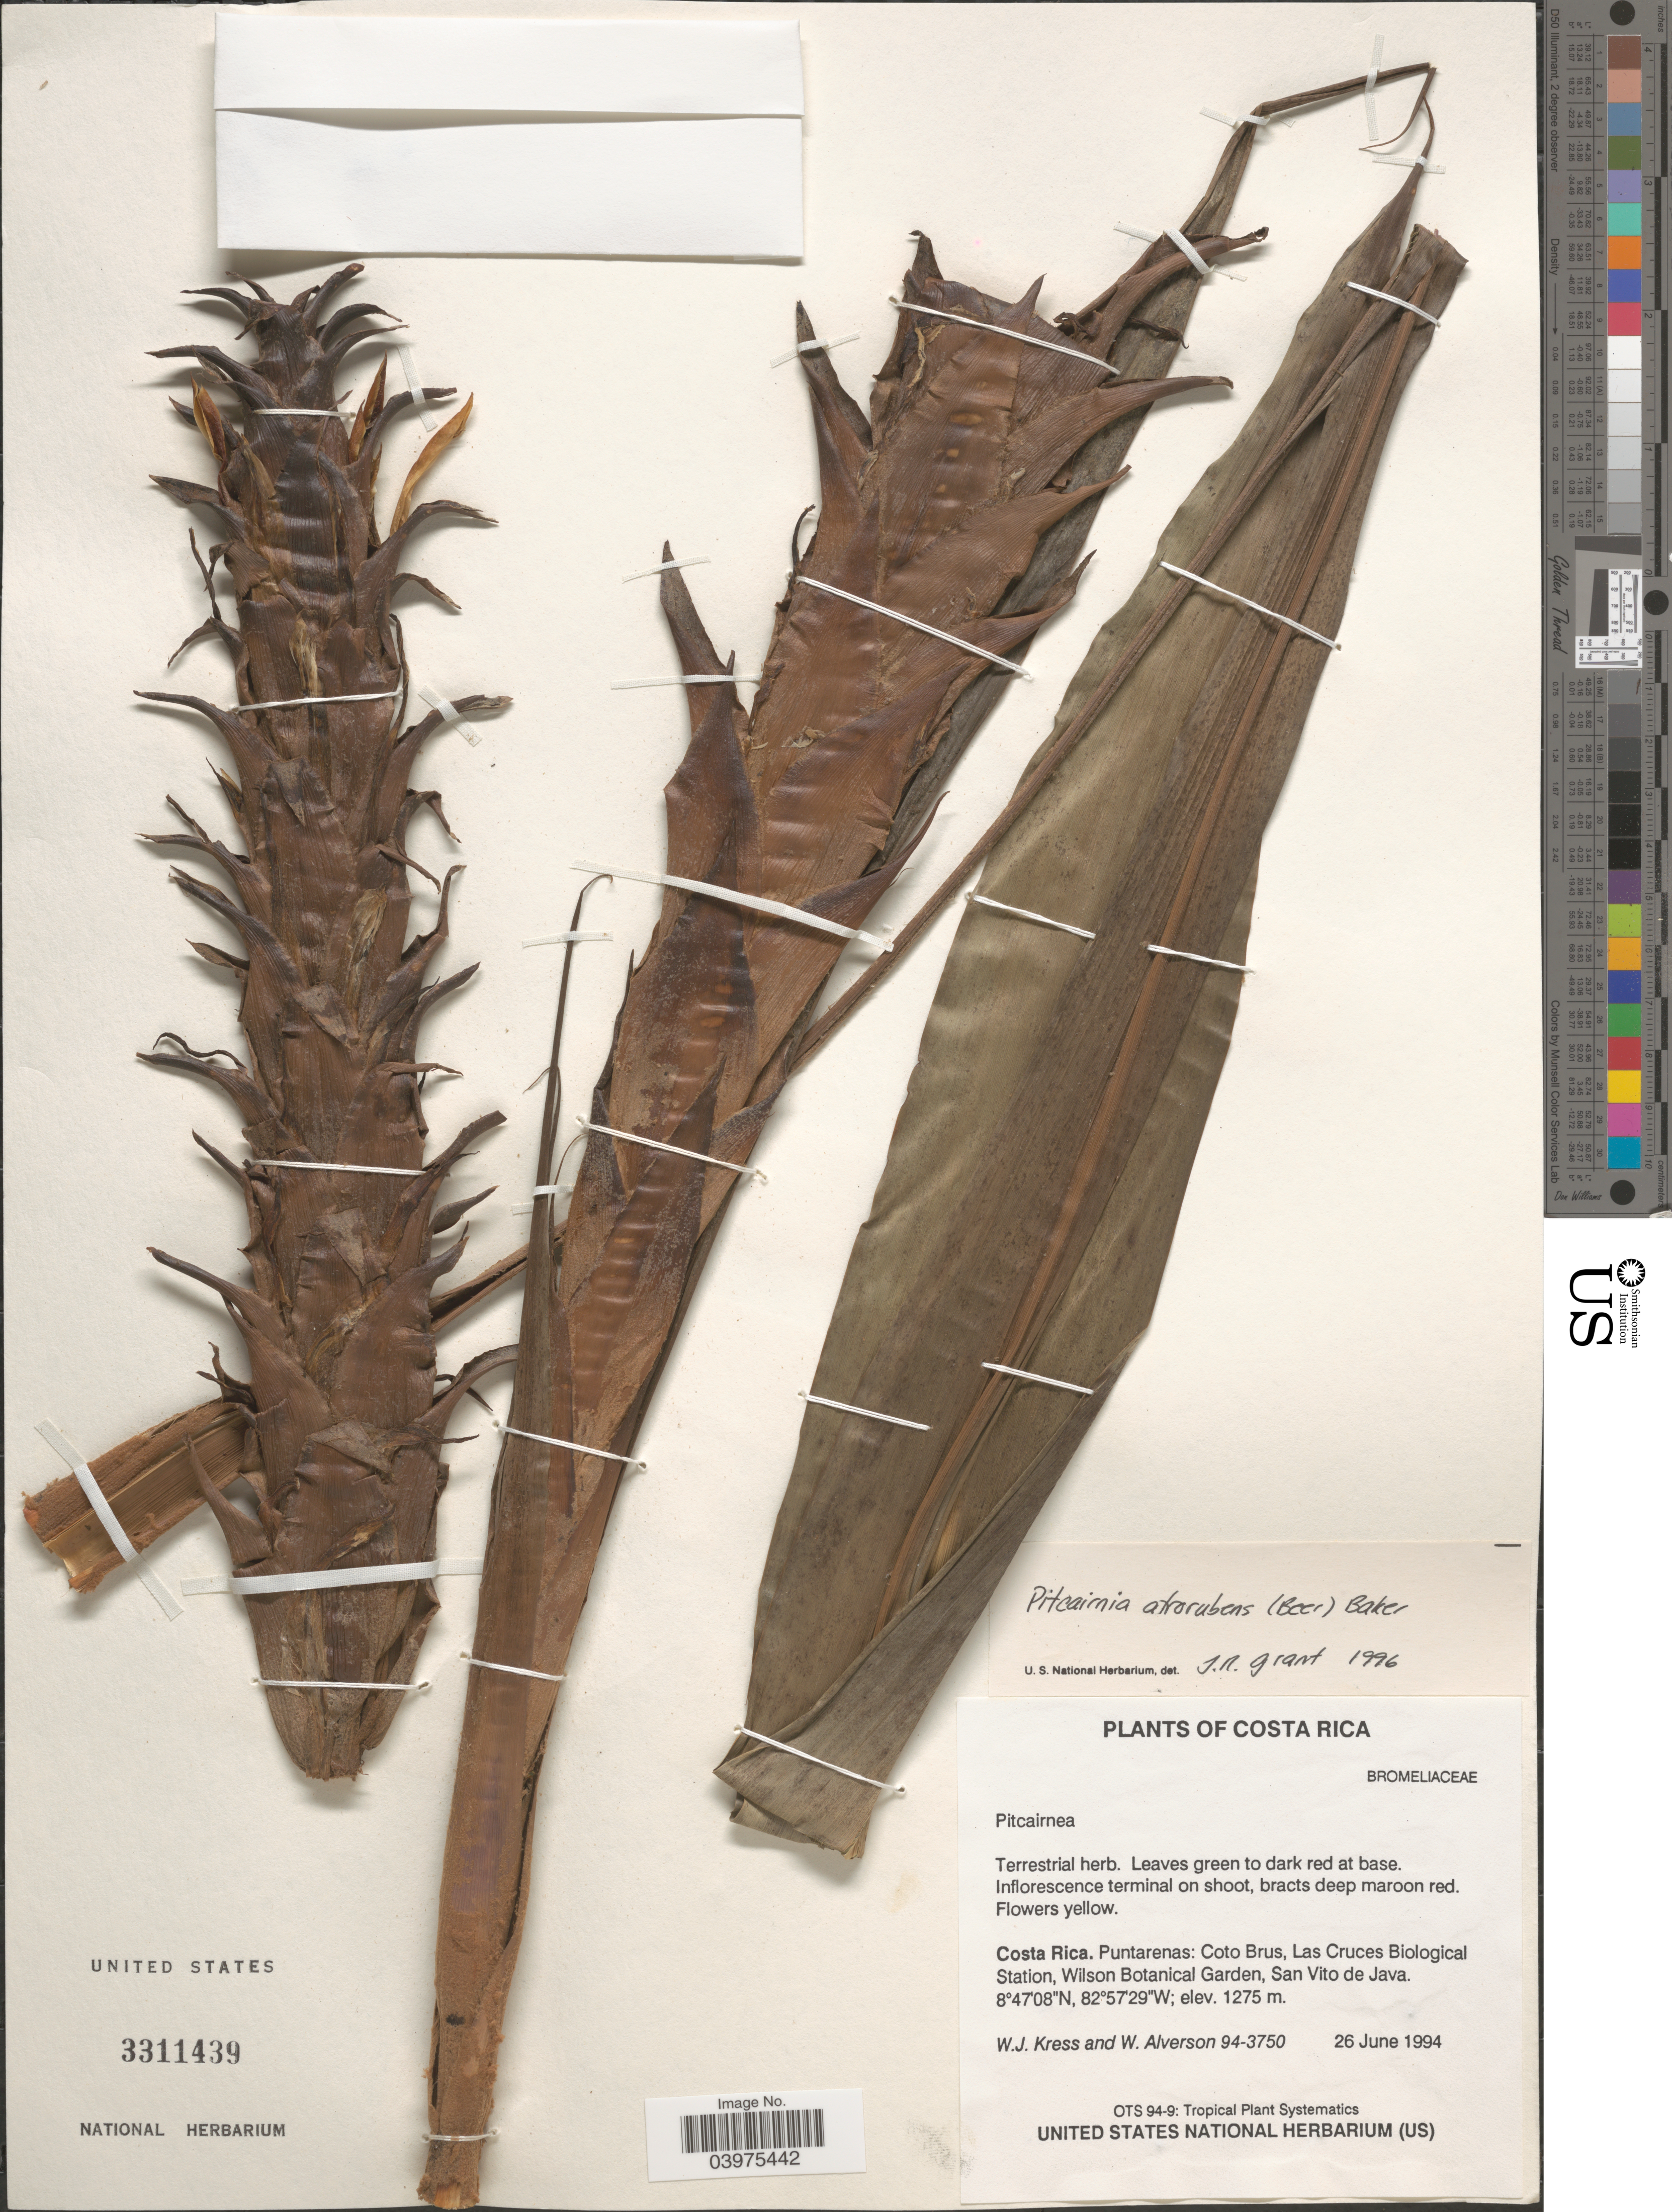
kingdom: Plantae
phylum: Tracheophyta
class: Liliopsida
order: Poales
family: Bromeliaceae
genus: Pitcairnia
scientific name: Pitcairnia atrorubens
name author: (Beer) Baker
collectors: W. J. Kress & W. S. Alverson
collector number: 94-3750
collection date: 1994-06-26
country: Costa Rica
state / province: Puntarenas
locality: Coto Brus, Las Cruces Biological Station, Wilson Botanical Garden, San Vito de Java.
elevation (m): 1275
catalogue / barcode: US 3311439